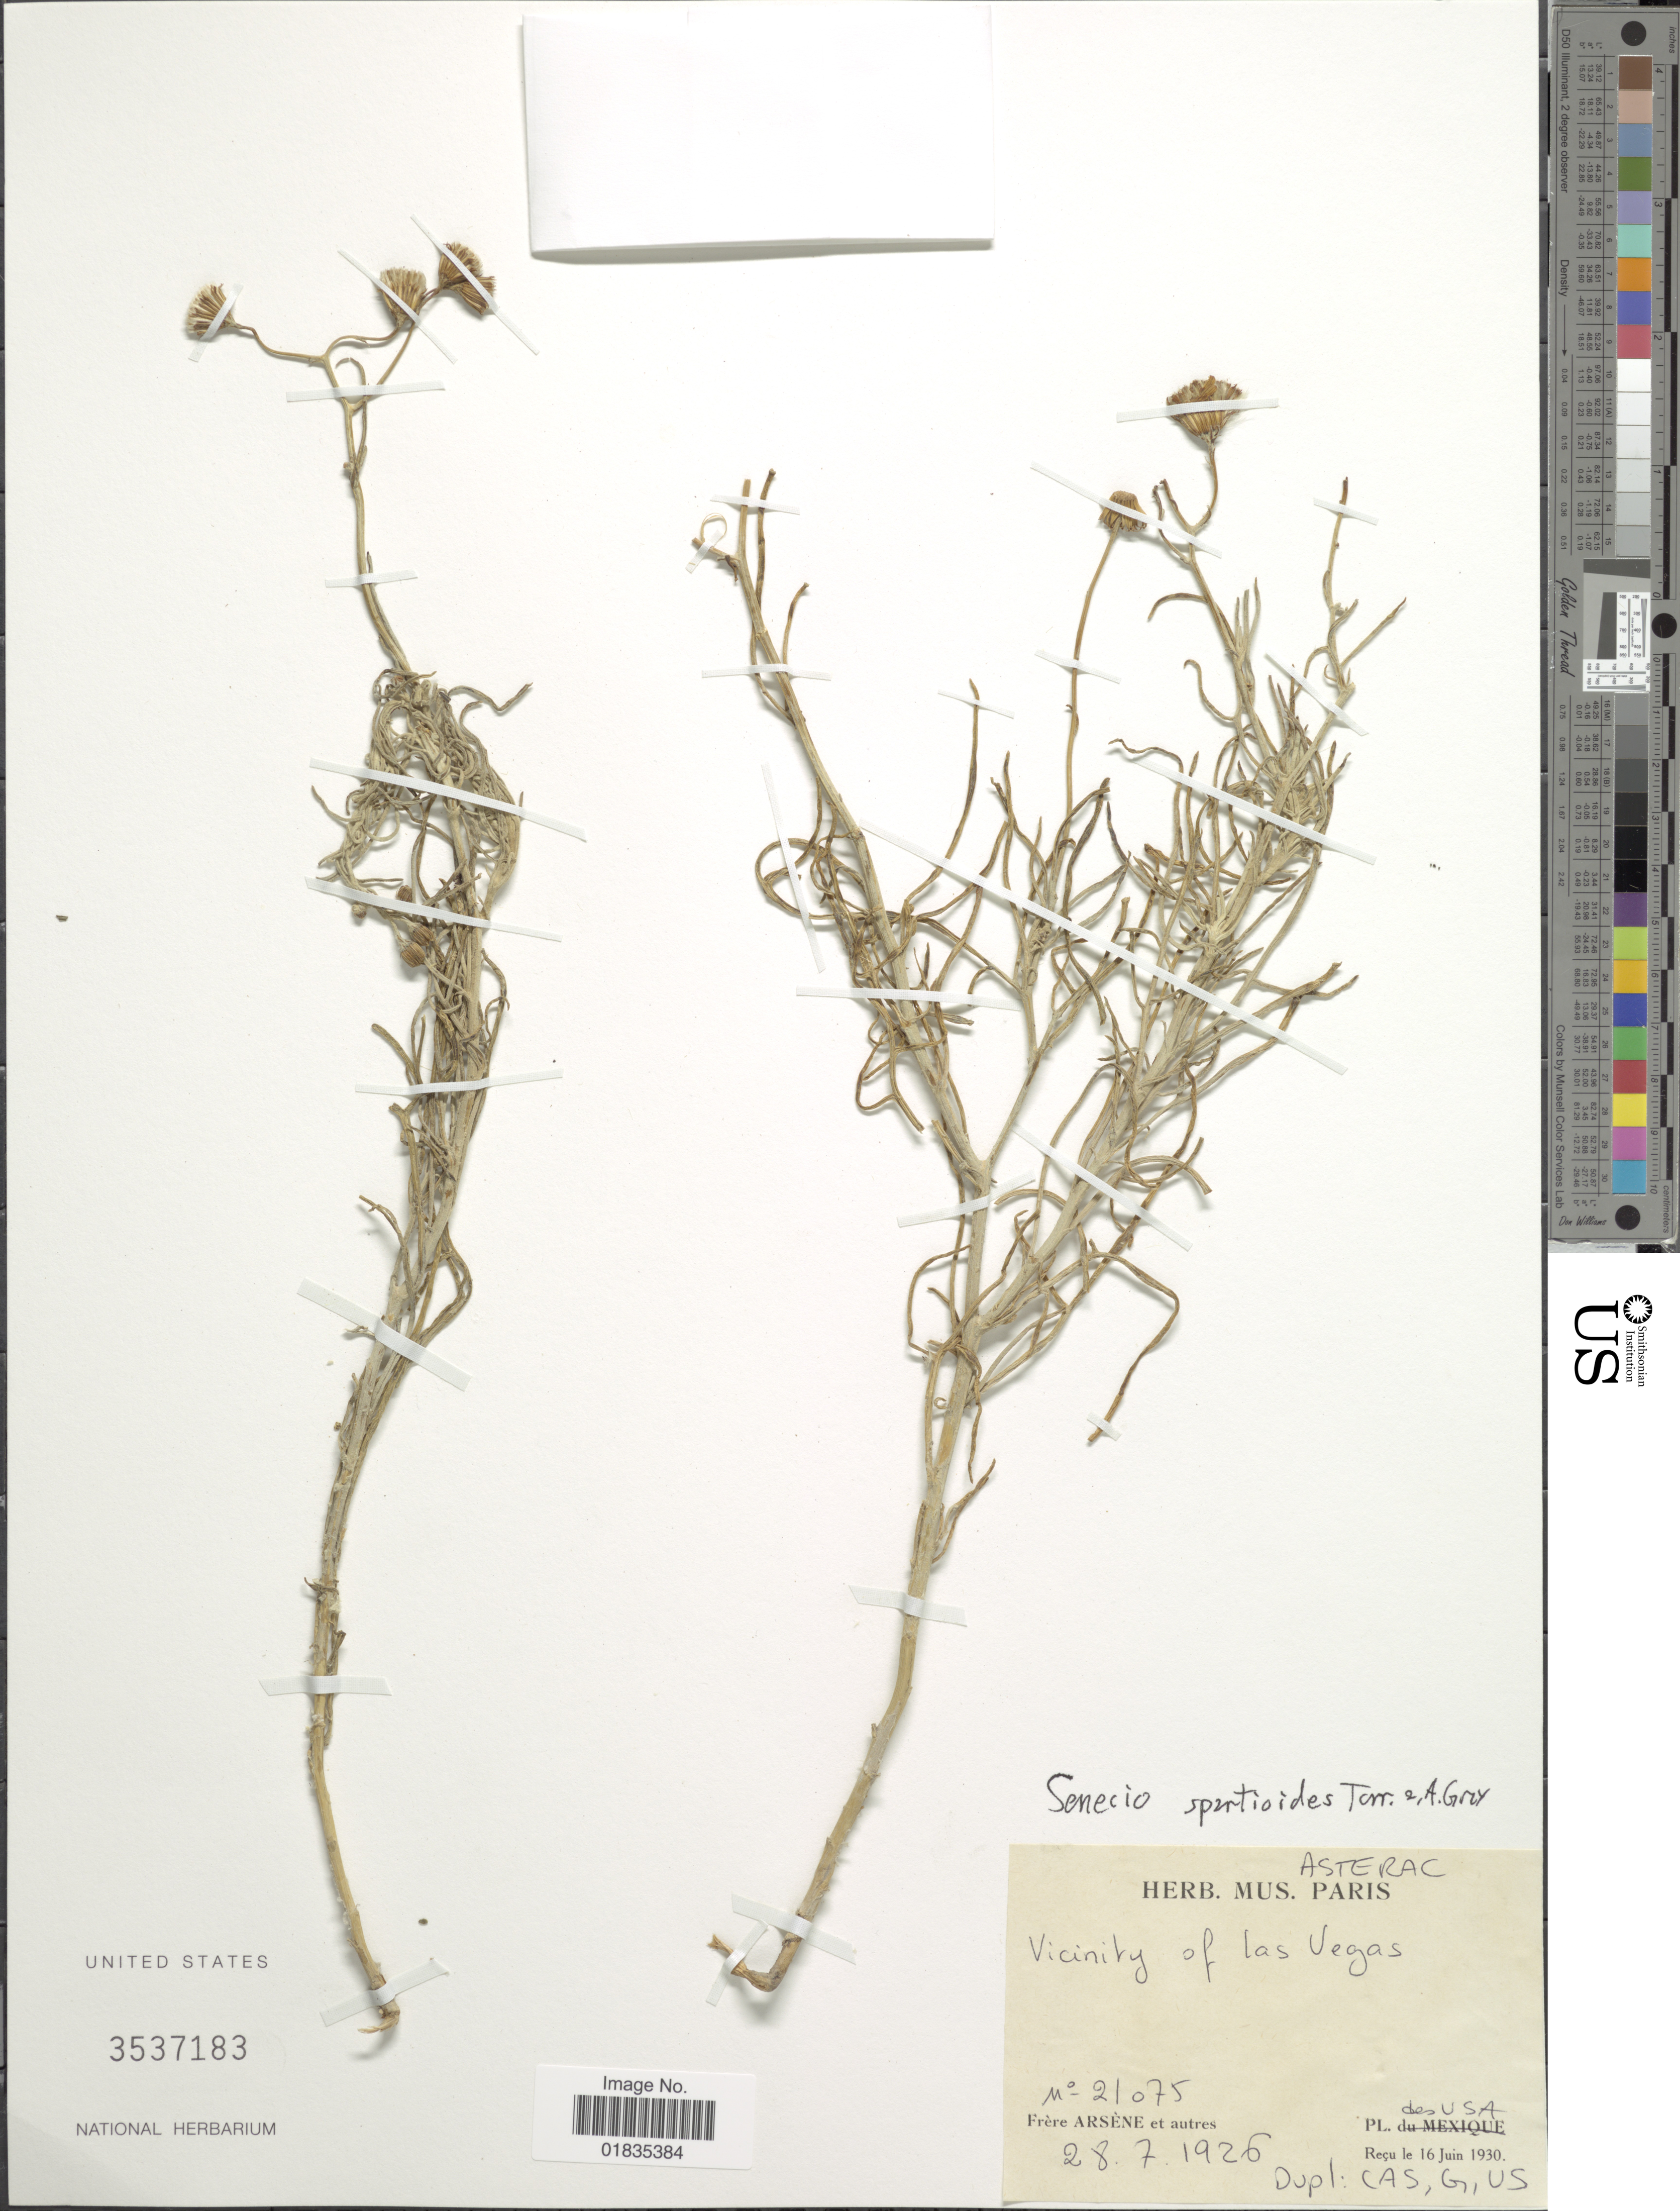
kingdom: Plantae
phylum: Tracheophyta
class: Magnoliopsida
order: Asterales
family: Asteraceae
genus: Senecio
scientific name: Senecio spartioides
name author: Torr. & A. Gray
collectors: Bro. G. Arsène & et al.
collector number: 21075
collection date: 1926-07-28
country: United States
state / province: New Mexico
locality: Las Vegas.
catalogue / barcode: US 3537183